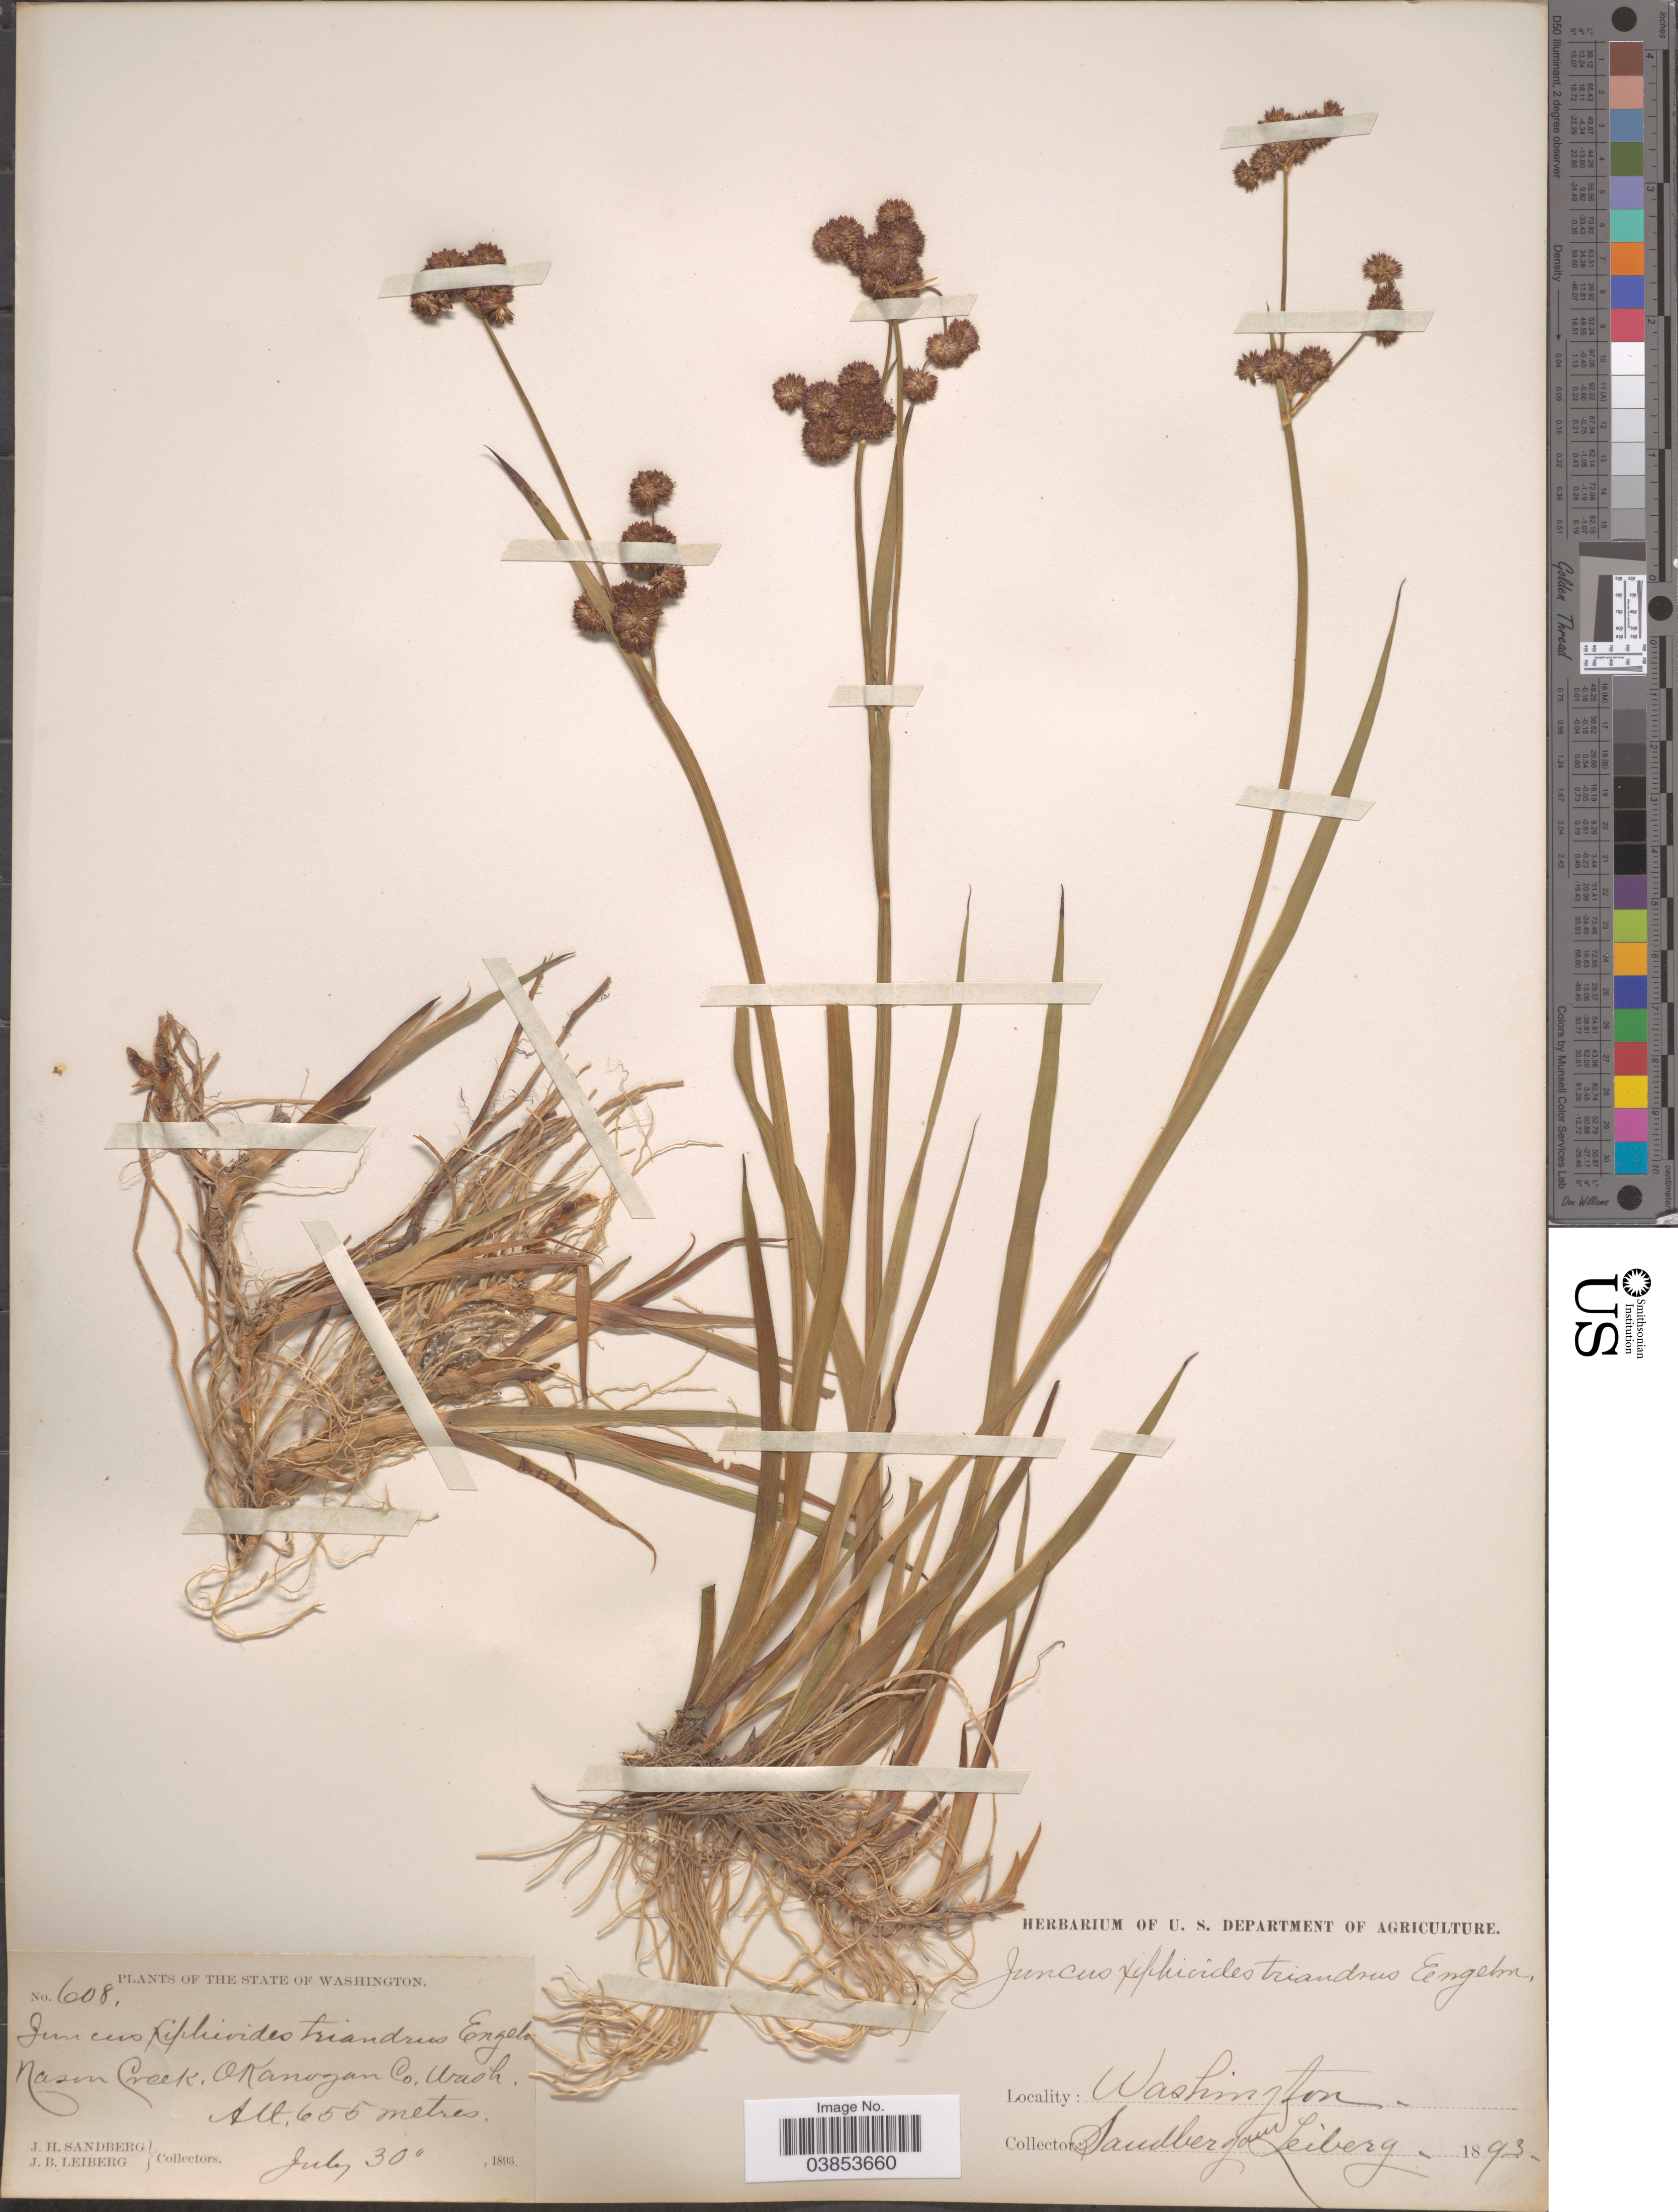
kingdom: Plantae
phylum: Tracheophyta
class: Liliopsida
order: Poales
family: Juncaceae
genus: Juncus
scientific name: Juncus ensifolius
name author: Wikstr.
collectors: J. H. Sandberg & J. B. Leiberg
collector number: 608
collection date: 1893-07-30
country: United States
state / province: Washington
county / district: Okanogan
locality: Nason Creek, Okanogan Co.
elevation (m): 655